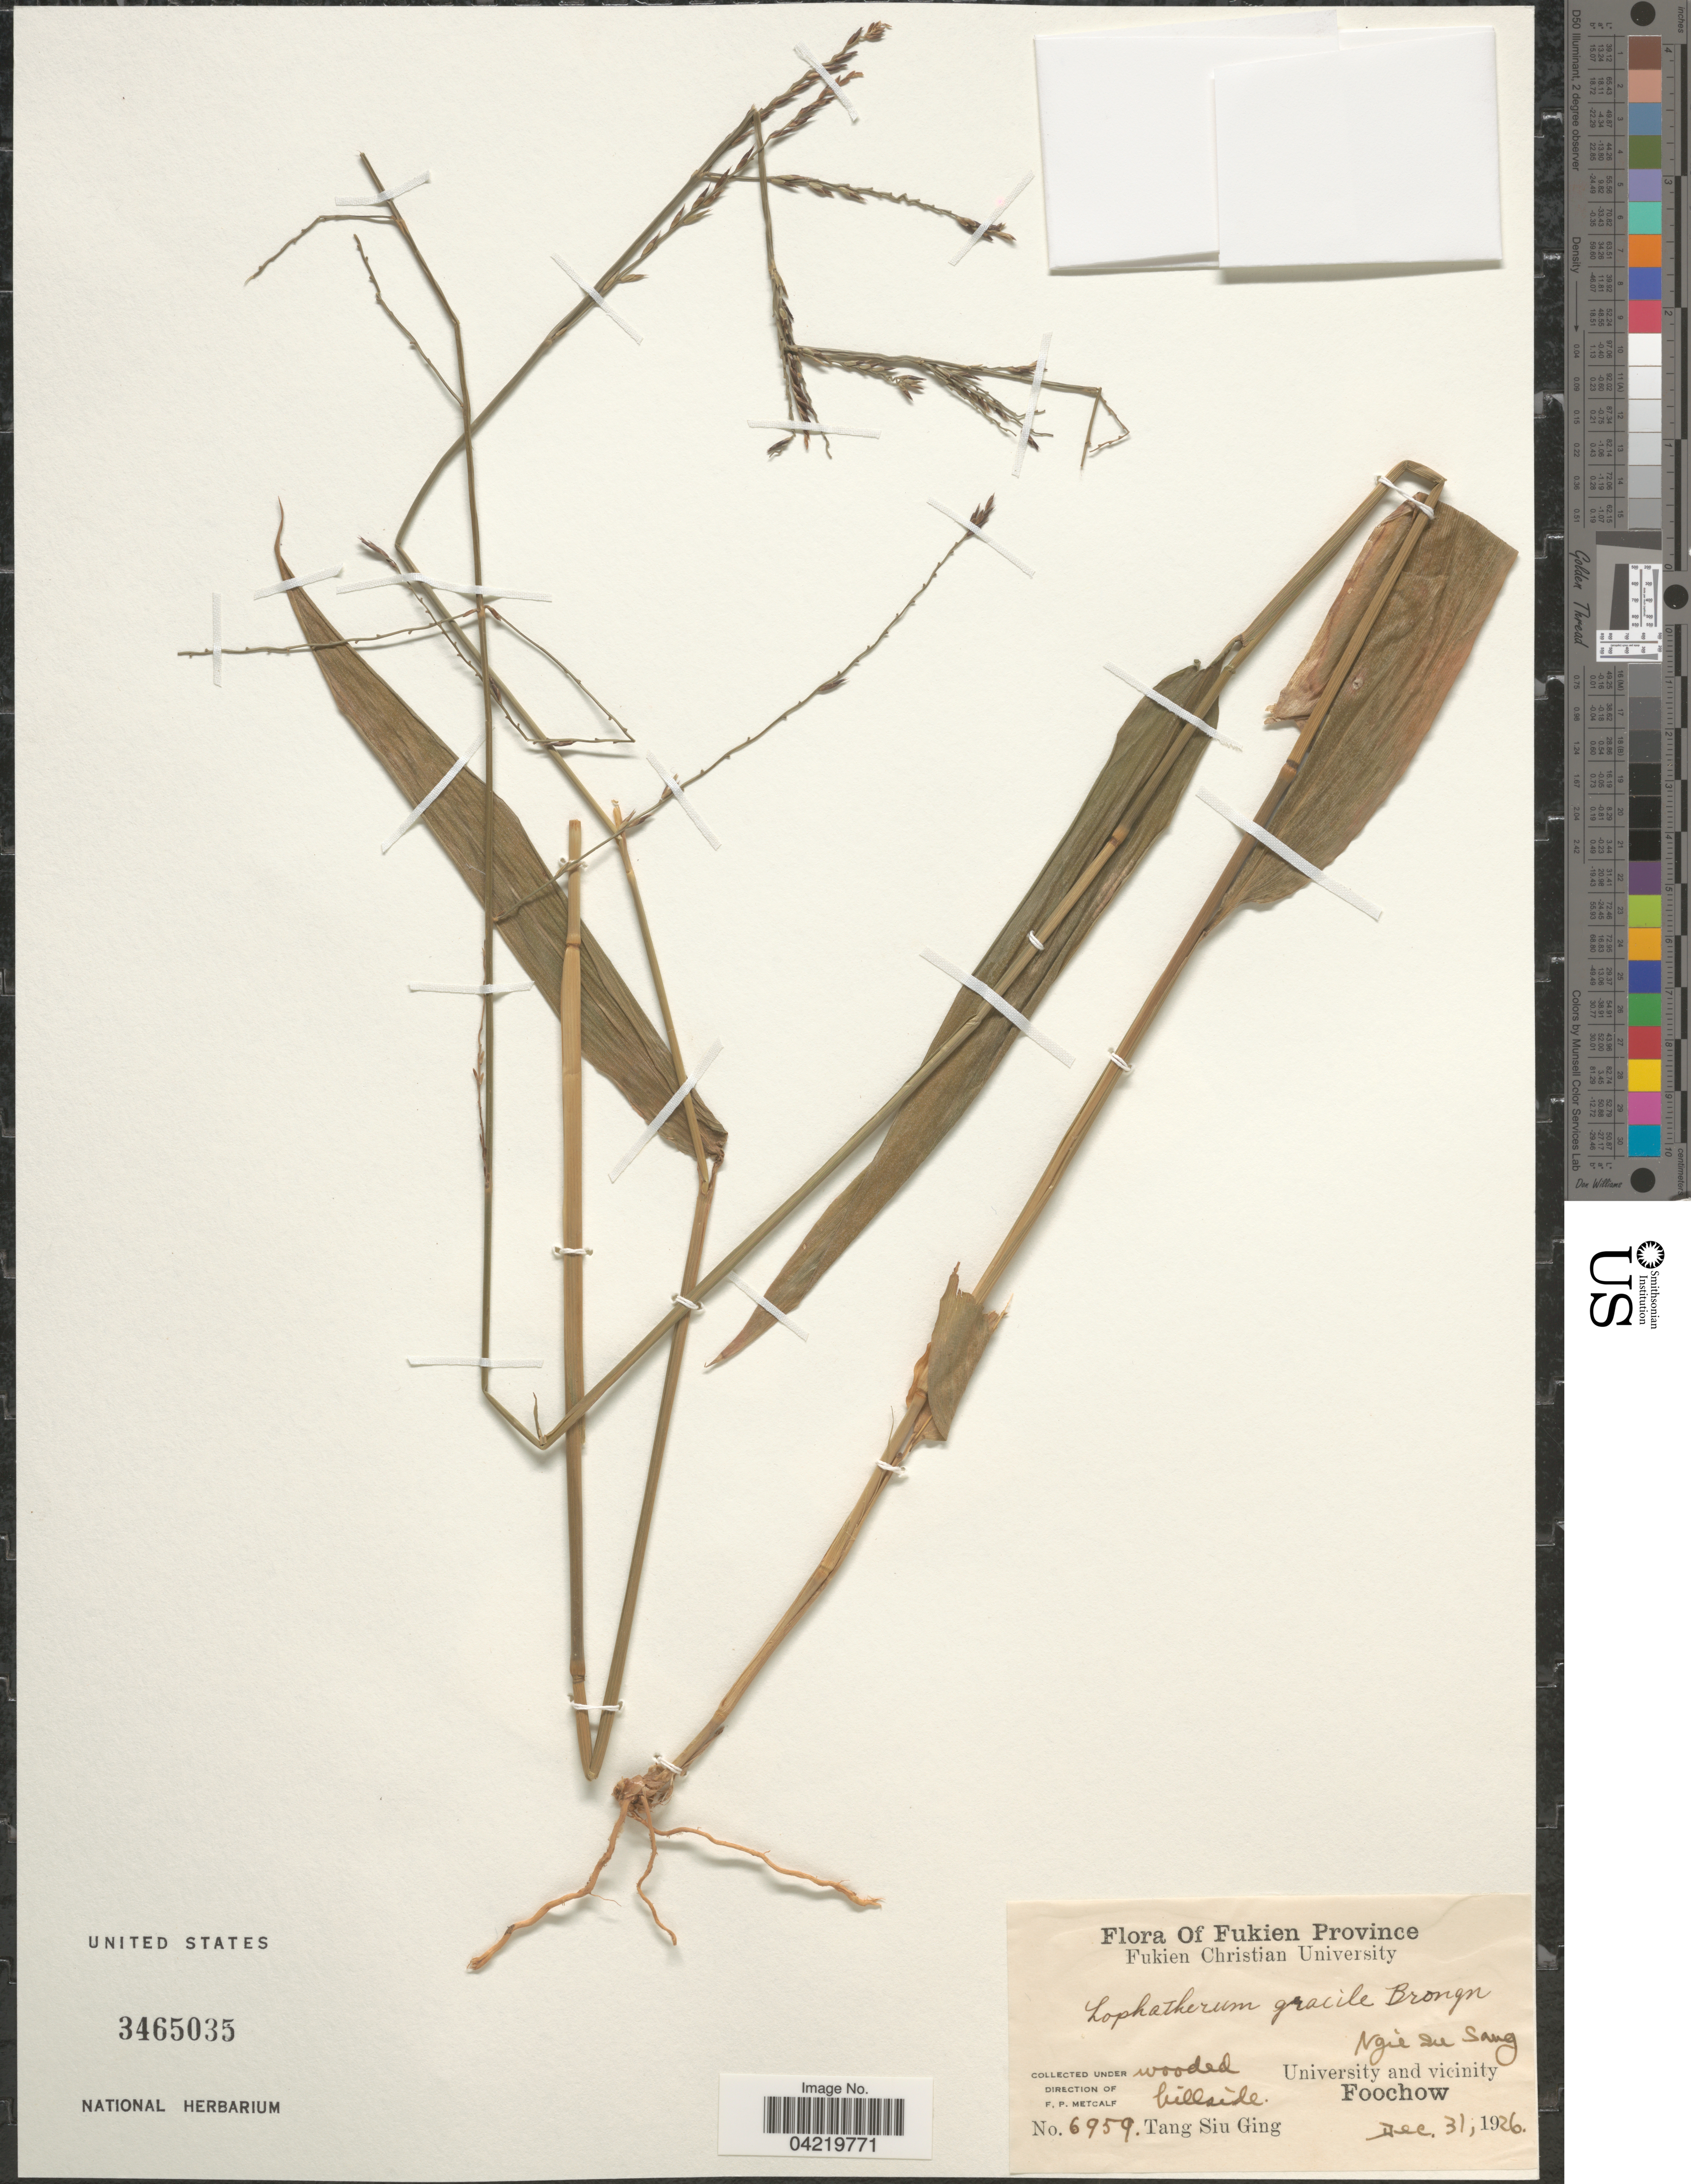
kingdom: Plantae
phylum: Tracheophyta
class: Liliopsida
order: Poales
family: Poaceae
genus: Lophatherum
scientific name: Lophatherum gracile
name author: Brongn.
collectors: T. Ging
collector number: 6959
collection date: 1926-12-31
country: China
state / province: Fujian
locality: Fukien Province. Wooded hillside. Ngie du Sang. University and vicinity Foochow.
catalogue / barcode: US 3465035